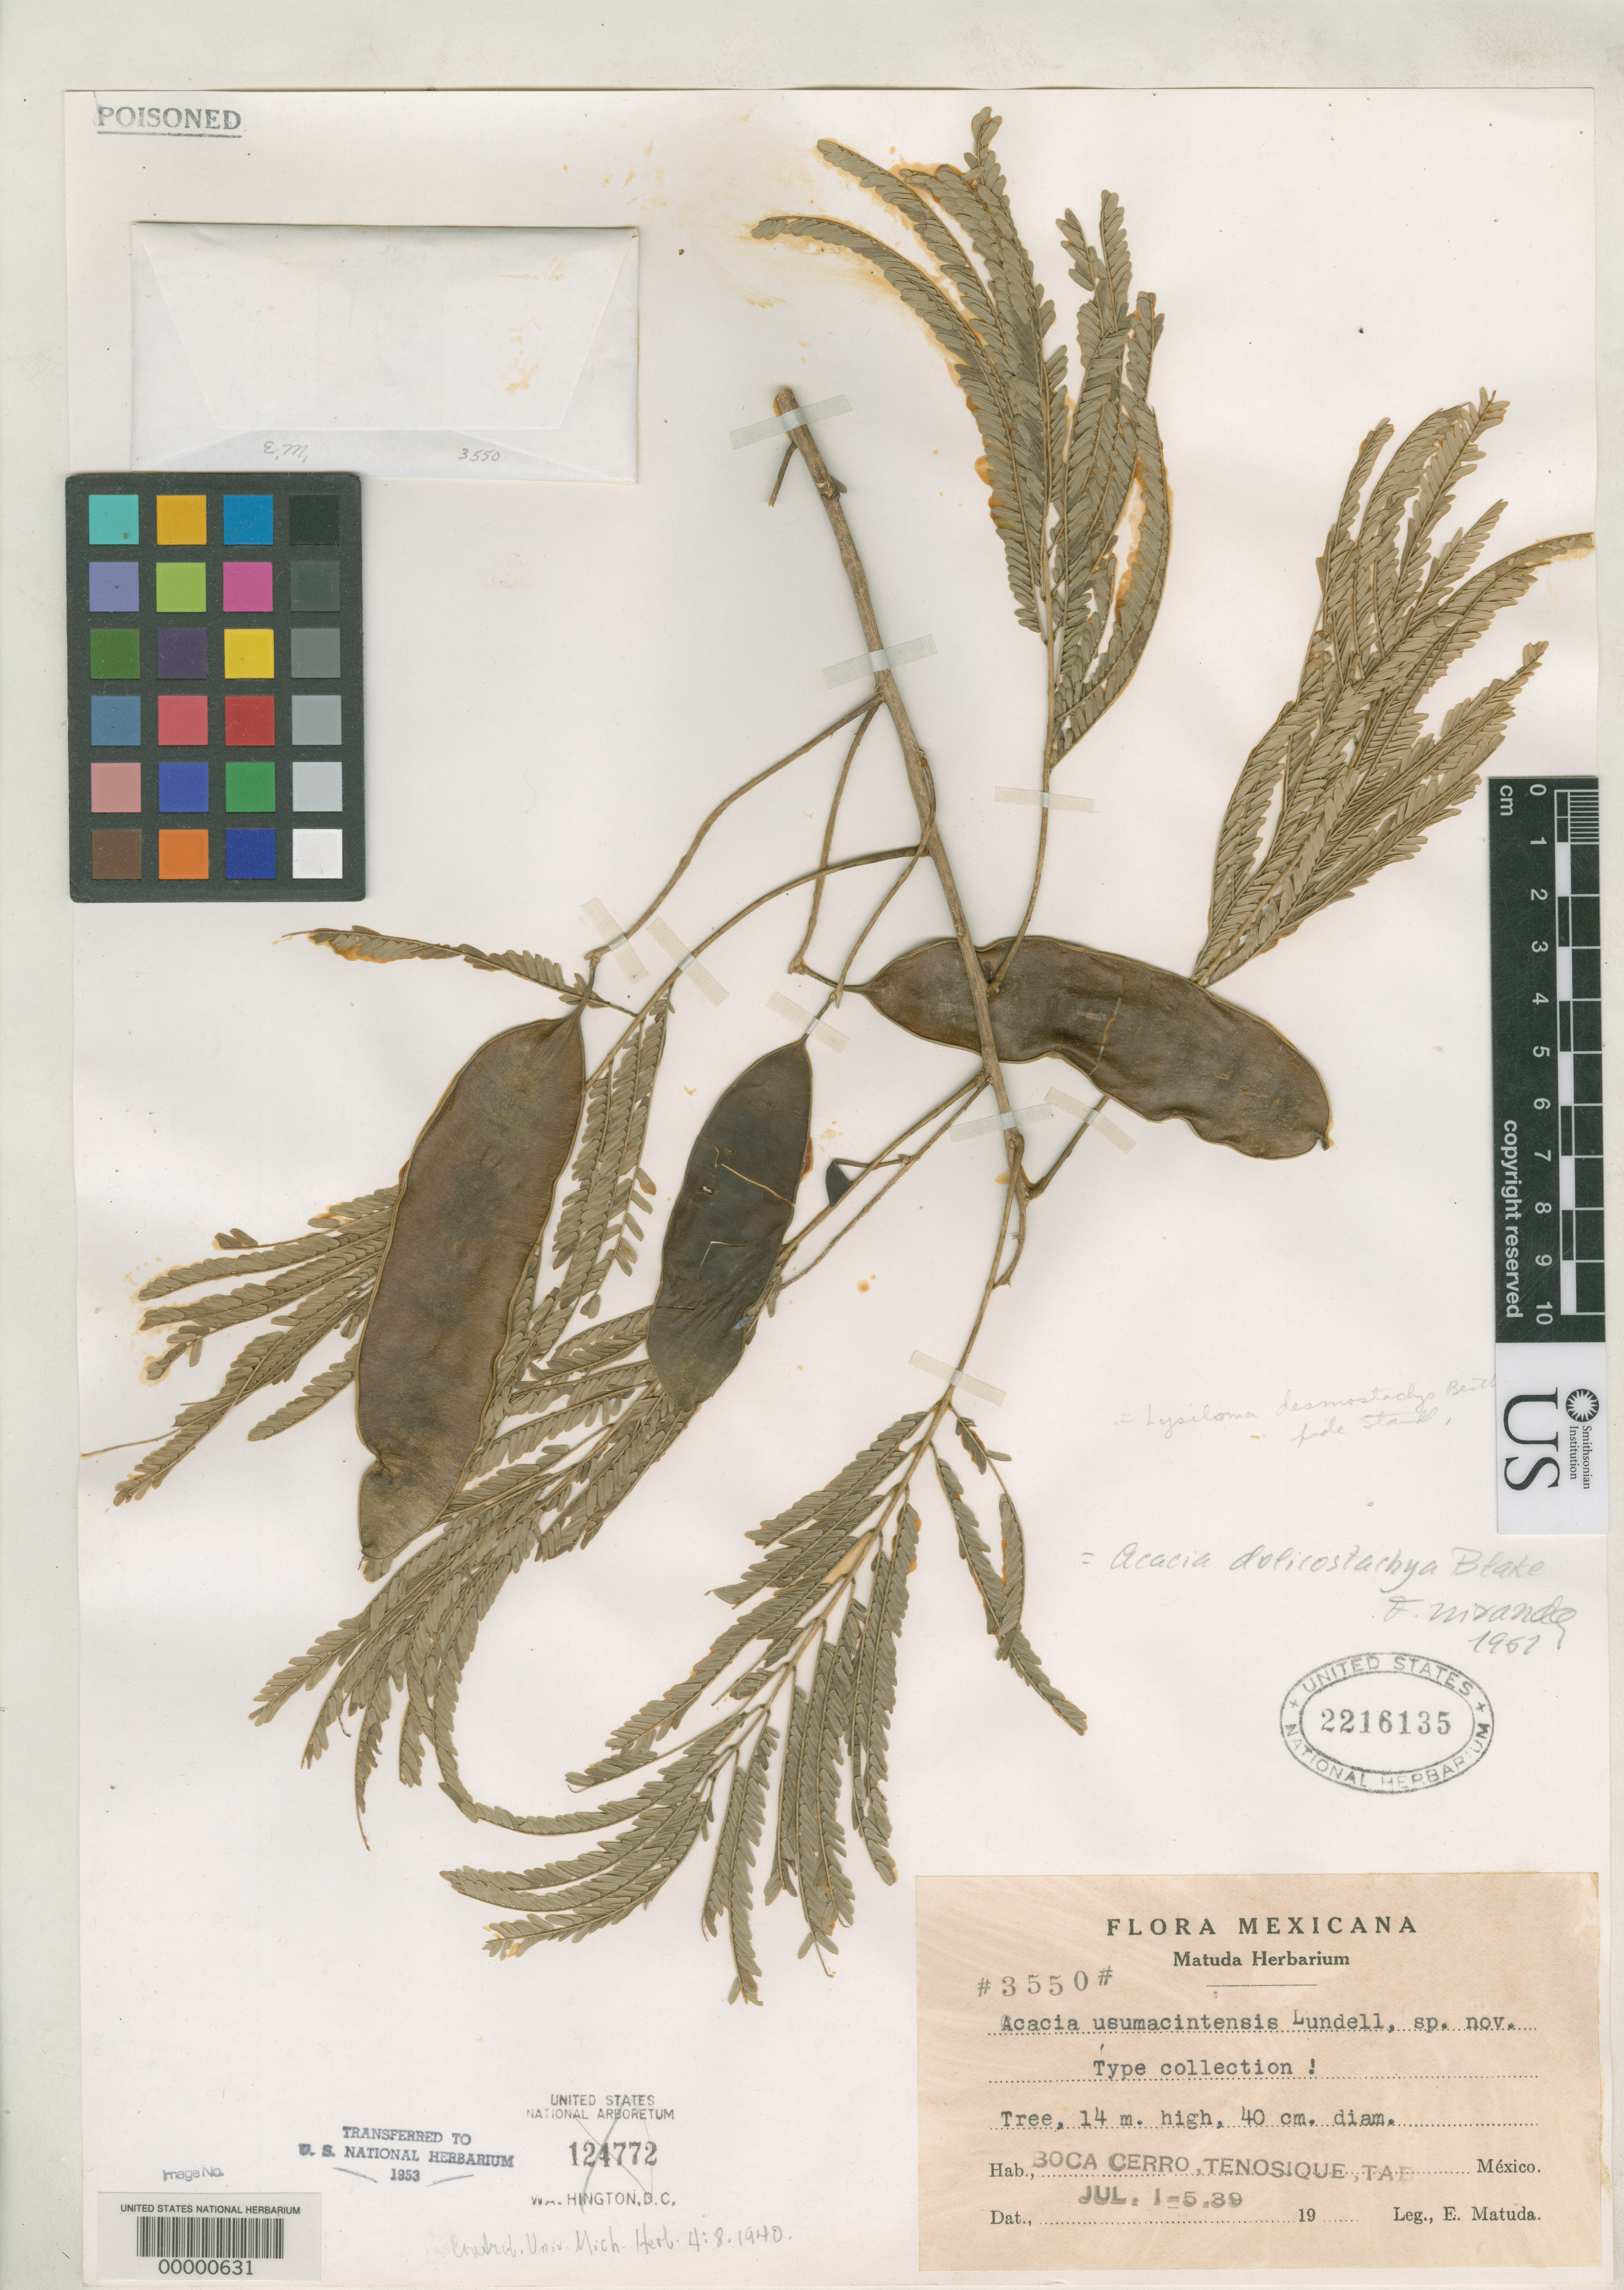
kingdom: Plantae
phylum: Tracheophyta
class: Magnoliopsida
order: Fabales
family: Fabaceae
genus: Acacia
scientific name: Acacia usumacintensis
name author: Lundell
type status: Isotype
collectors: E. Matuda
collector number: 3550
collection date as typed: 01 Jul 1939 to 05 Jul 1939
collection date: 1939-07-01/1939-07-05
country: Mexico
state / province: Tabasco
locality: Boca Cerro on Rio Usumacinta above Tenosique.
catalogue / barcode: US 2216135